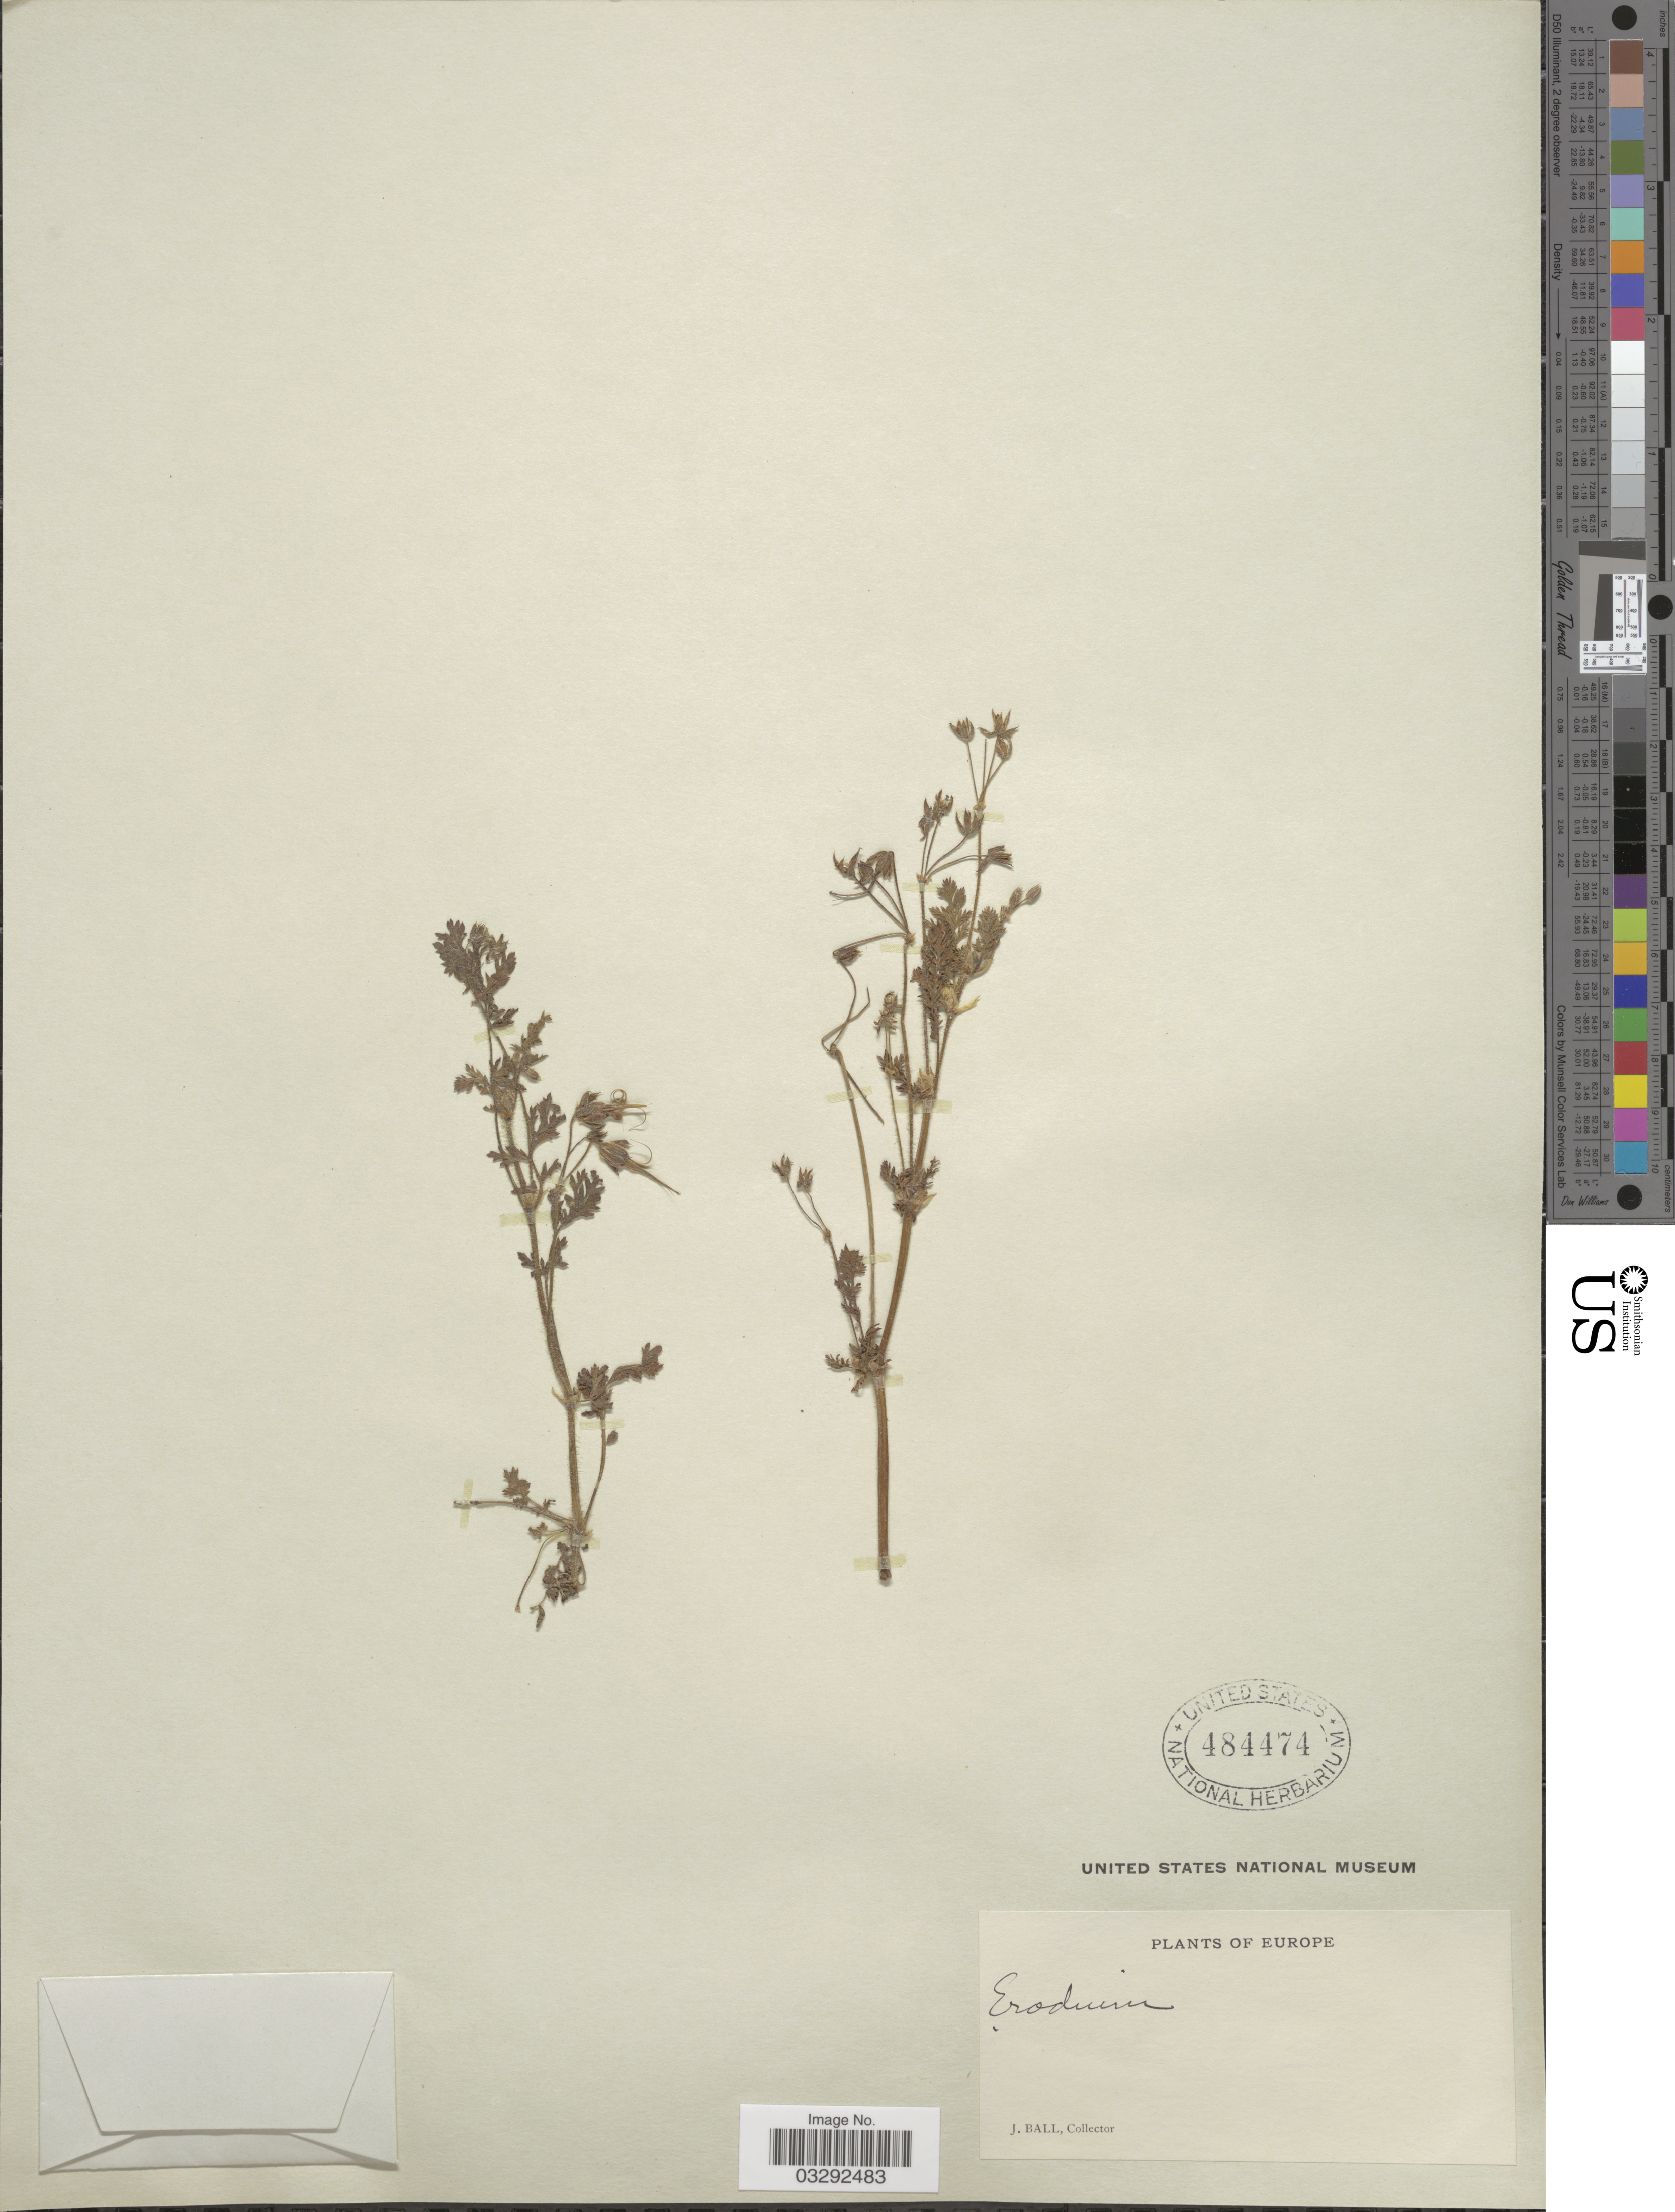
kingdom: Plantae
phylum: Tracheophyta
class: Magnoliopsida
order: Geraniales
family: Geraniaceae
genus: Erodium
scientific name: Erodium sp.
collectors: J. Ball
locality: Europe.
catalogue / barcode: US 484474